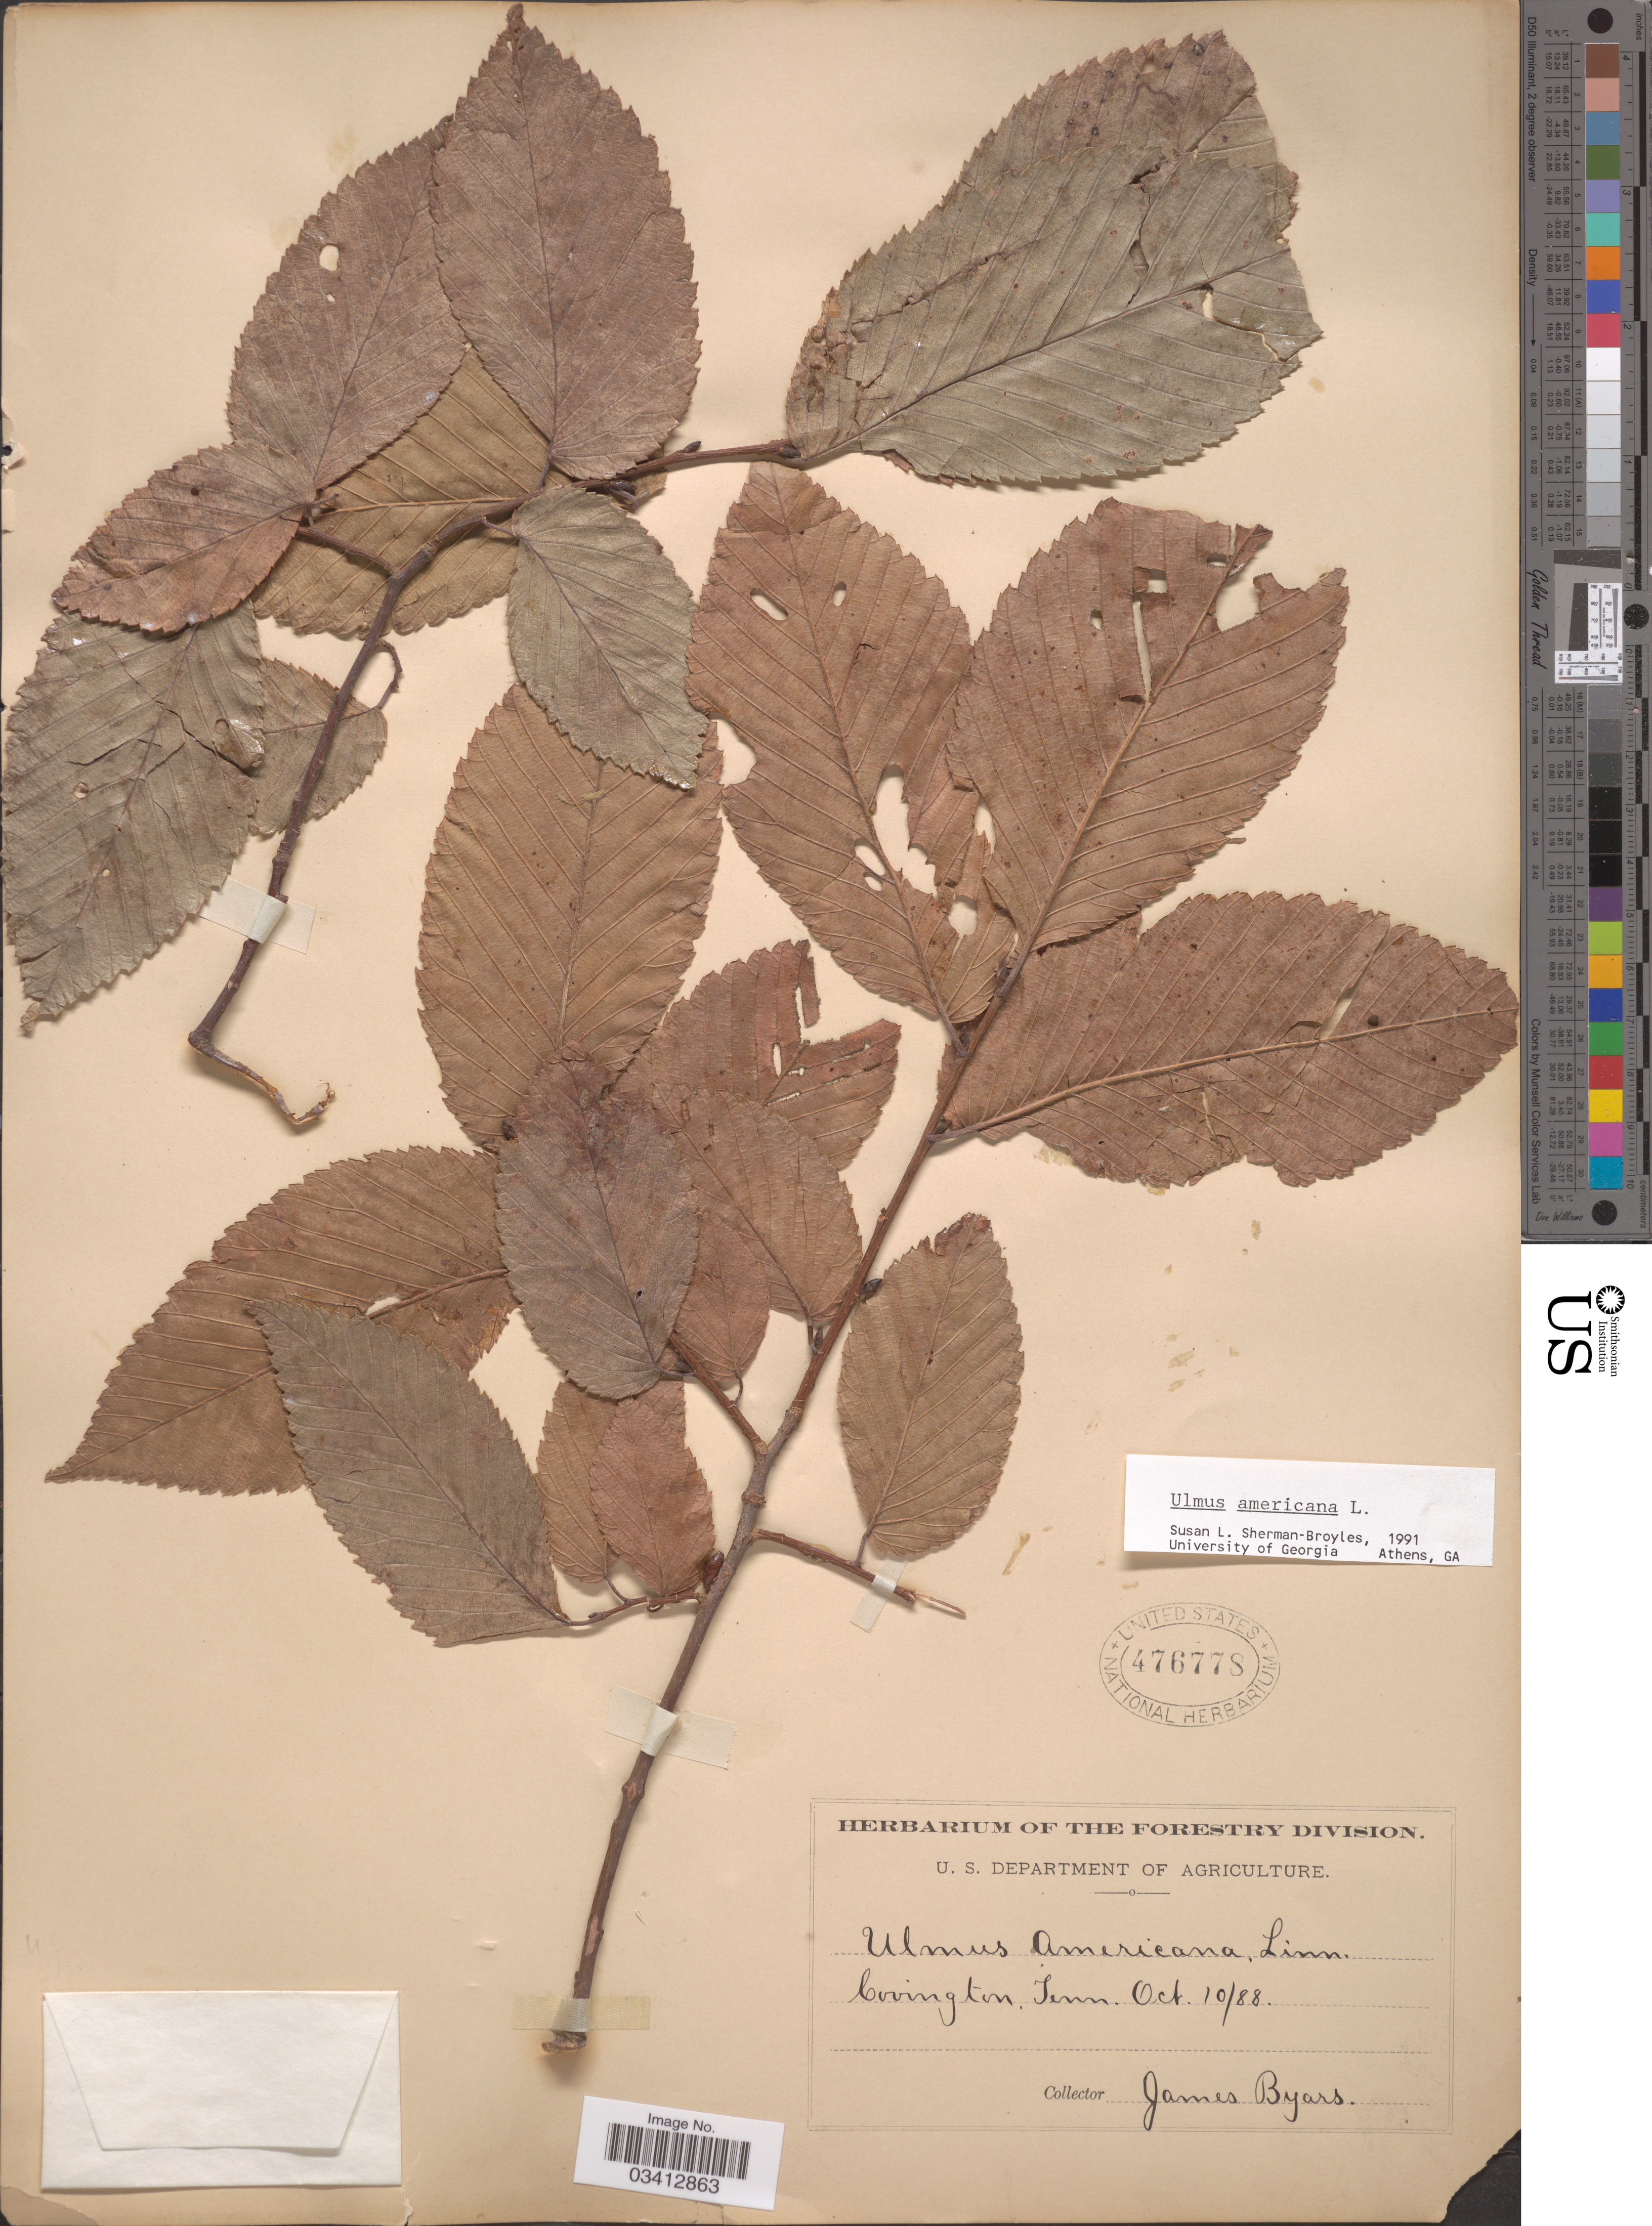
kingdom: Plantae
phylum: Tracheophyta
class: Magnoliopsida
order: Rosales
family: Ulmaceae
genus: Ulmus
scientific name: Ulmus americana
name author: L.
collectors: J. Byars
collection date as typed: Transcribed d/m/y: 10/10/88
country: United States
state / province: Tennessee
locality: Covington.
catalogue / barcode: US 476778